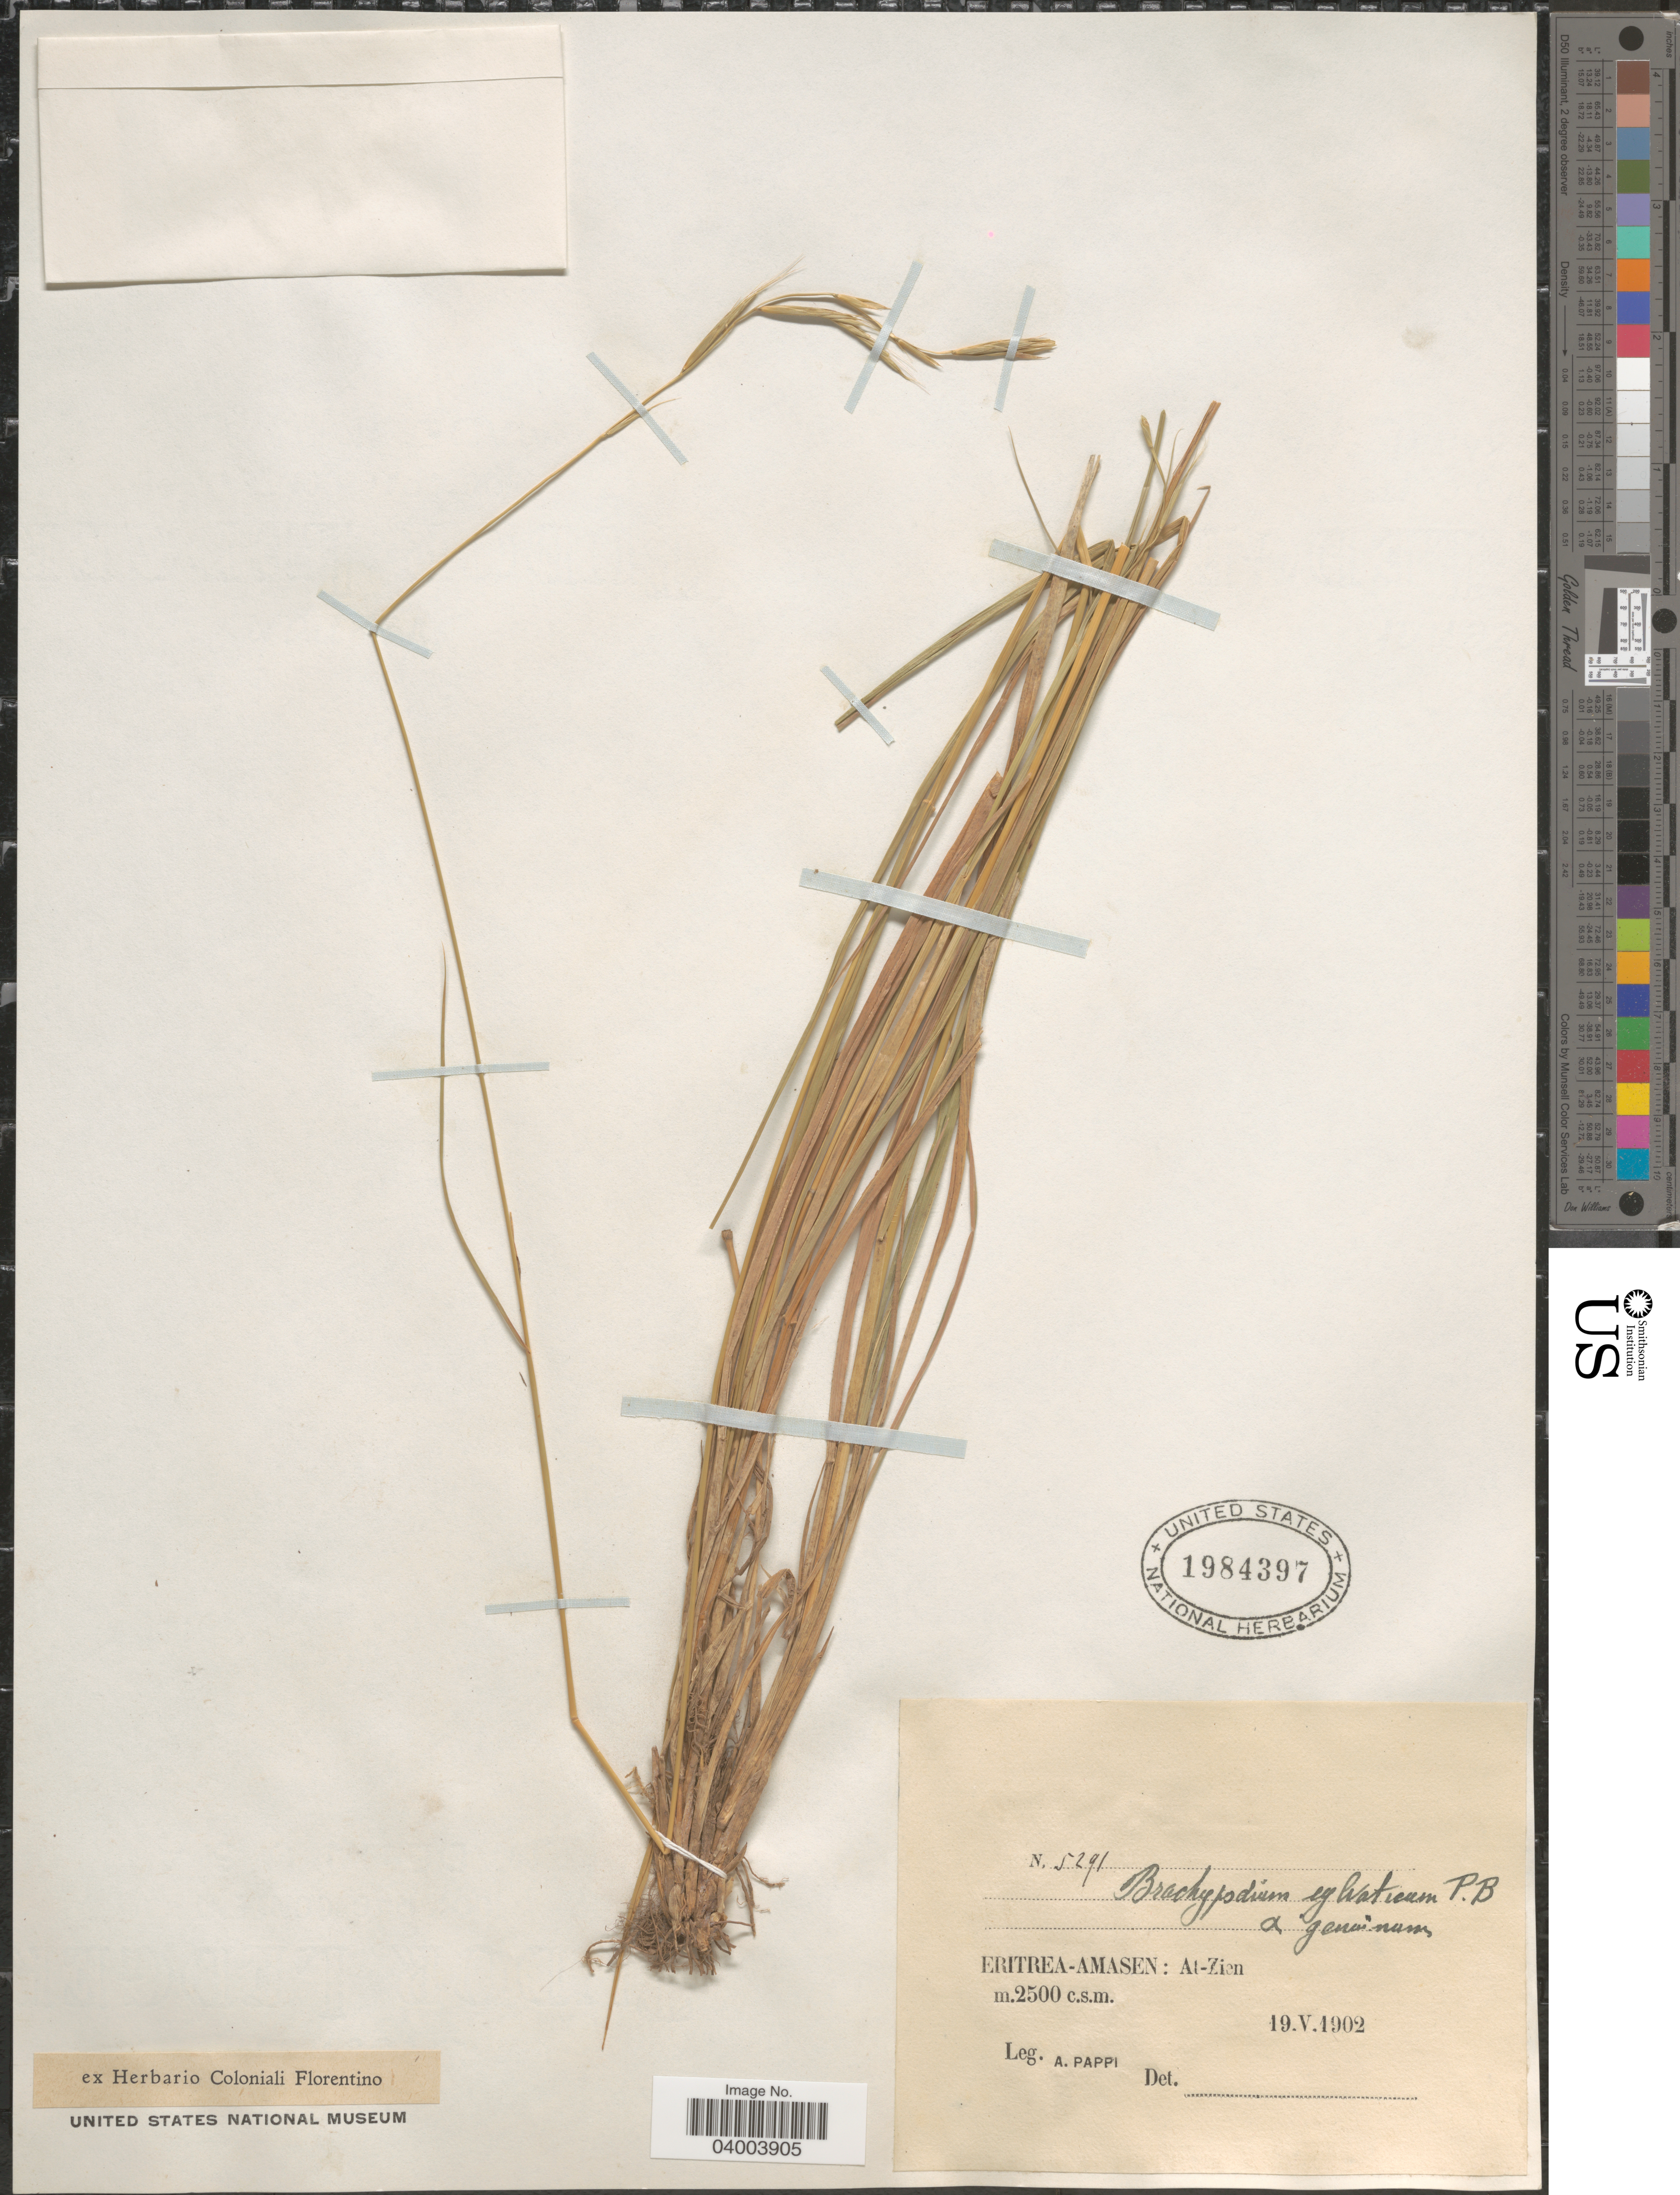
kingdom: Plantae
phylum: Tracheophyta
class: Liliopsida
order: Poales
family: Poaceae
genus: Brachypodium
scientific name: Brachypodium sylvaticum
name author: (Huds.) P. Beauv.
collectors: A. Pappi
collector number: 5291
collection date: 1902-05-19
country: Eritrea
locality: Eritrea-Amasen: At-Zien.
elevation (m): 2500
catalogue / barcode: US 1984397